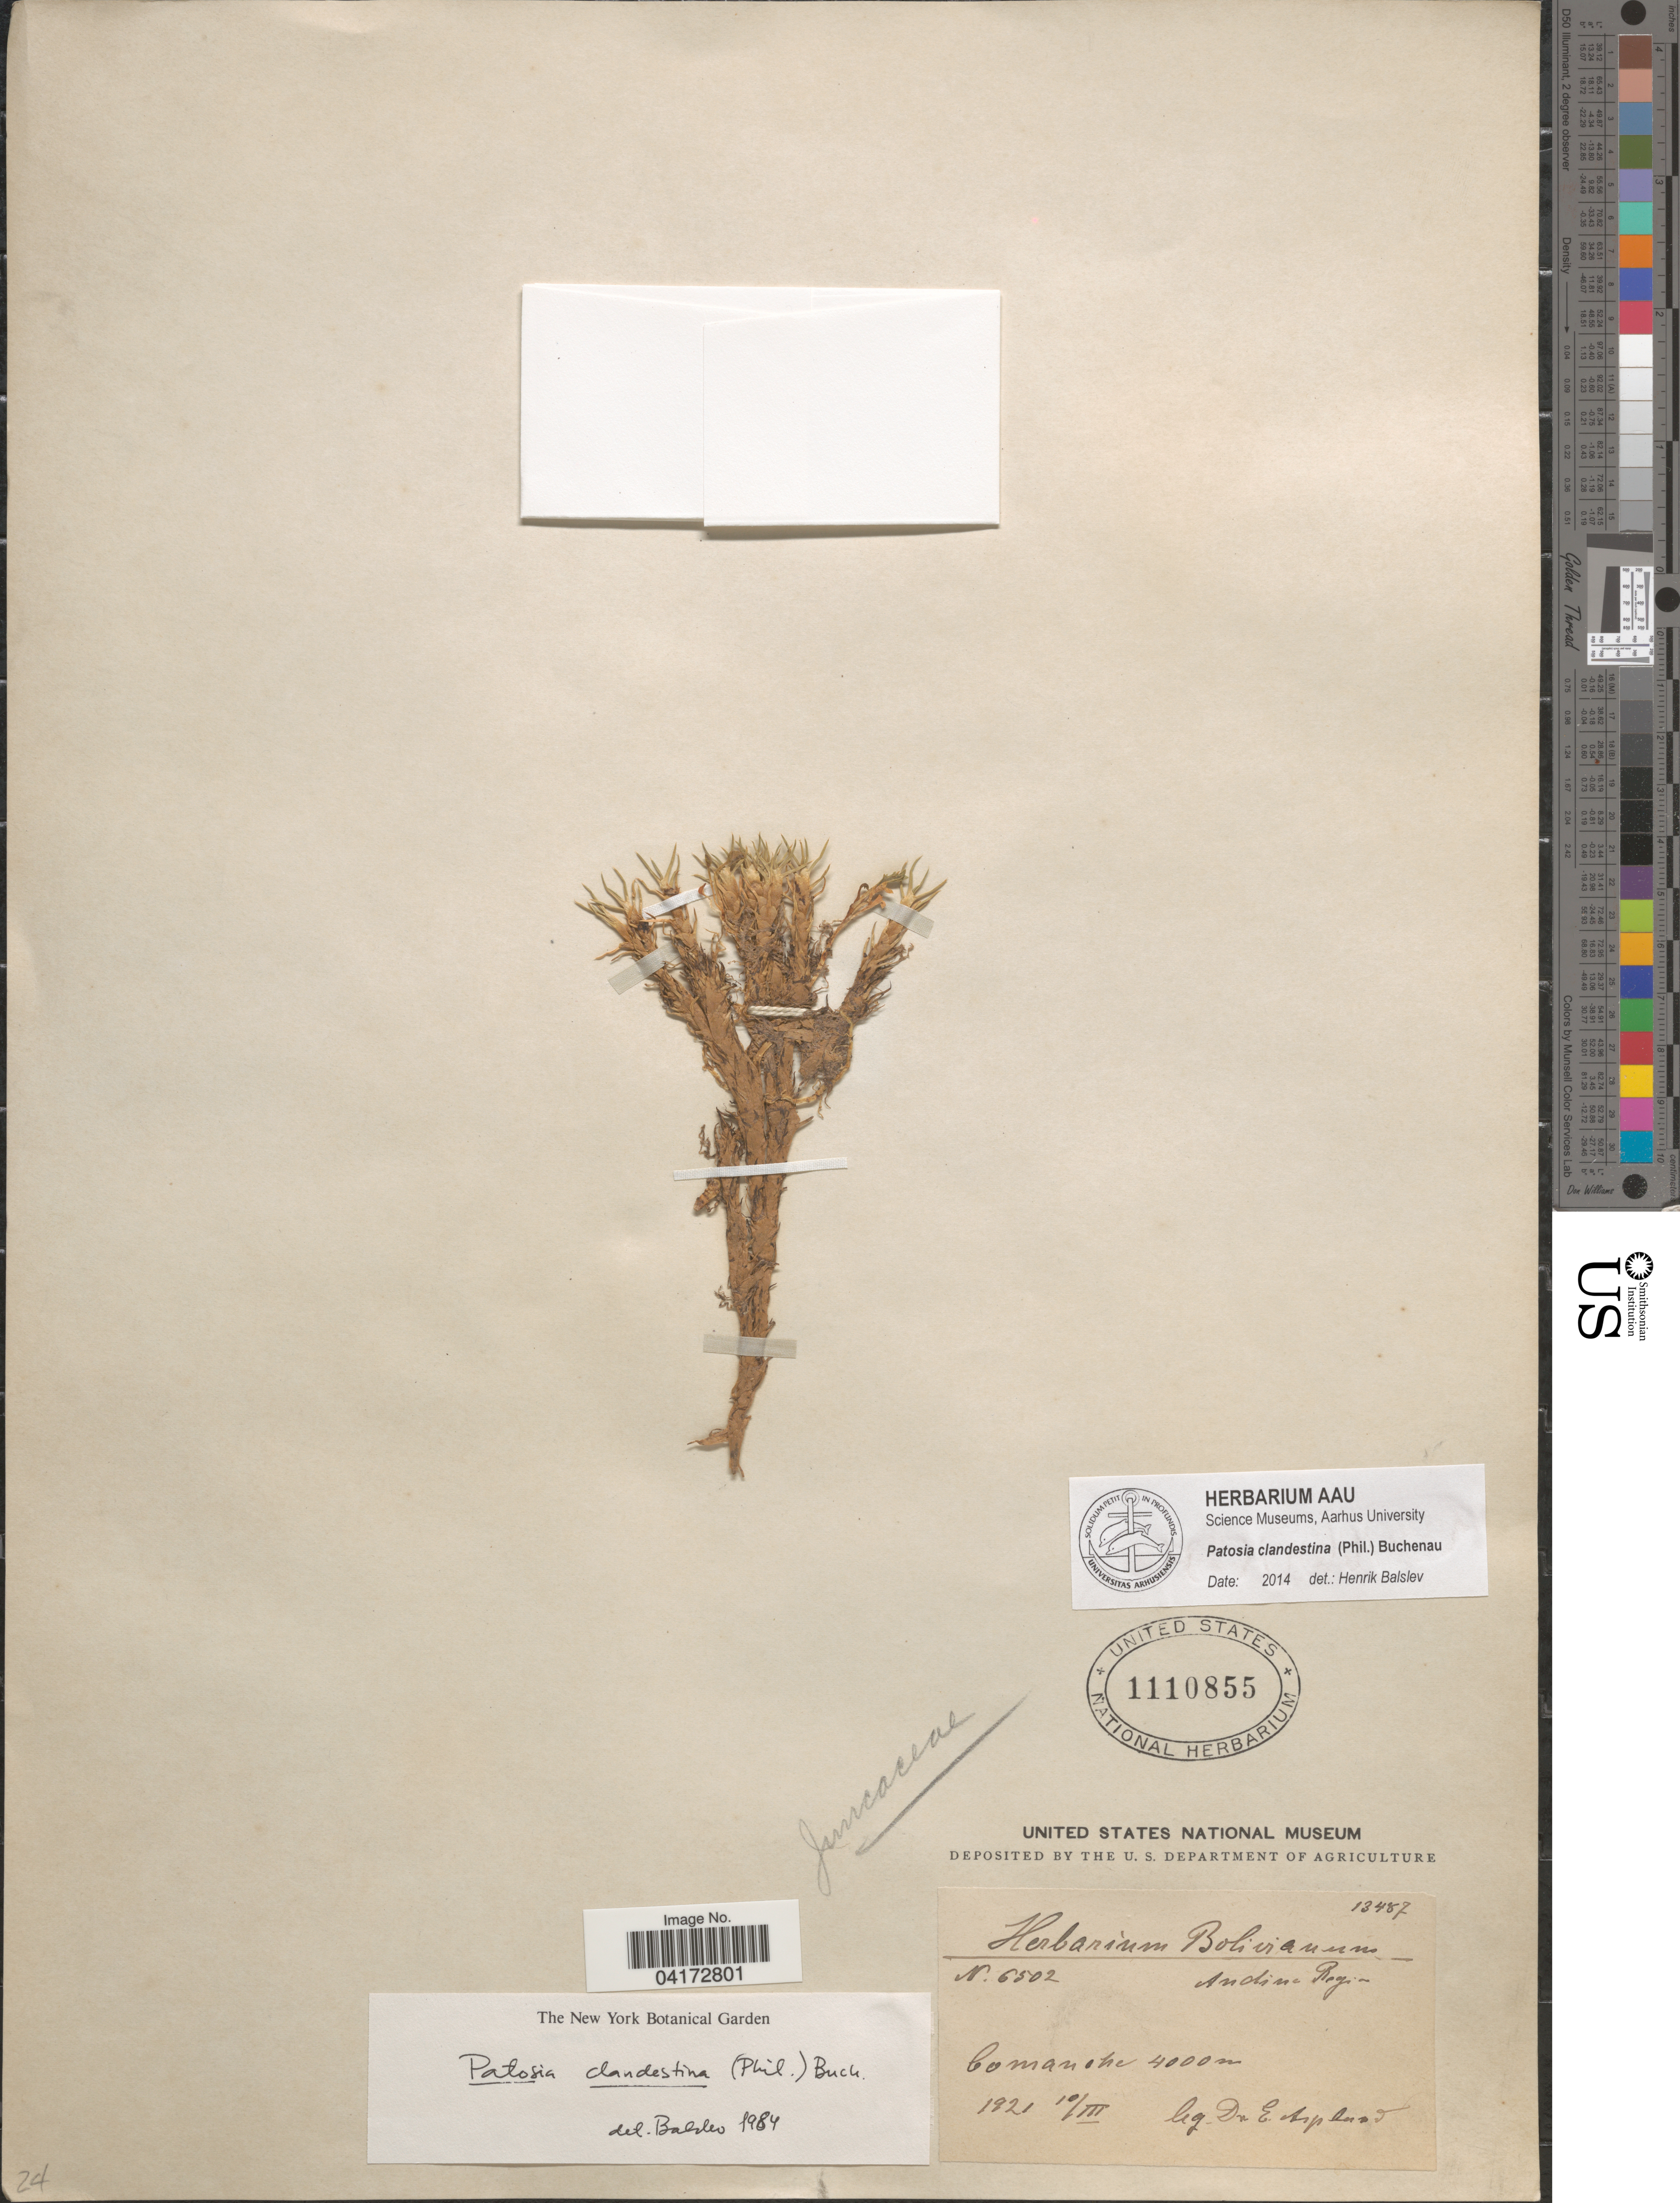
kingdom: Plantae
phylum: Tracheophyta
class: Liliopsida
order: Poales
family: Juncaceae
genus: Patosia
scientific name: Patosia clandestina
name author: (Phil.) Buchenau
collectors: E. Asplund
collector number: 6502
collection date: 1921-03-10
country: Bolivia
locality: Andine Reg. Comanche.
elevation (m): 4000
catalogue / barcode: US 1110855